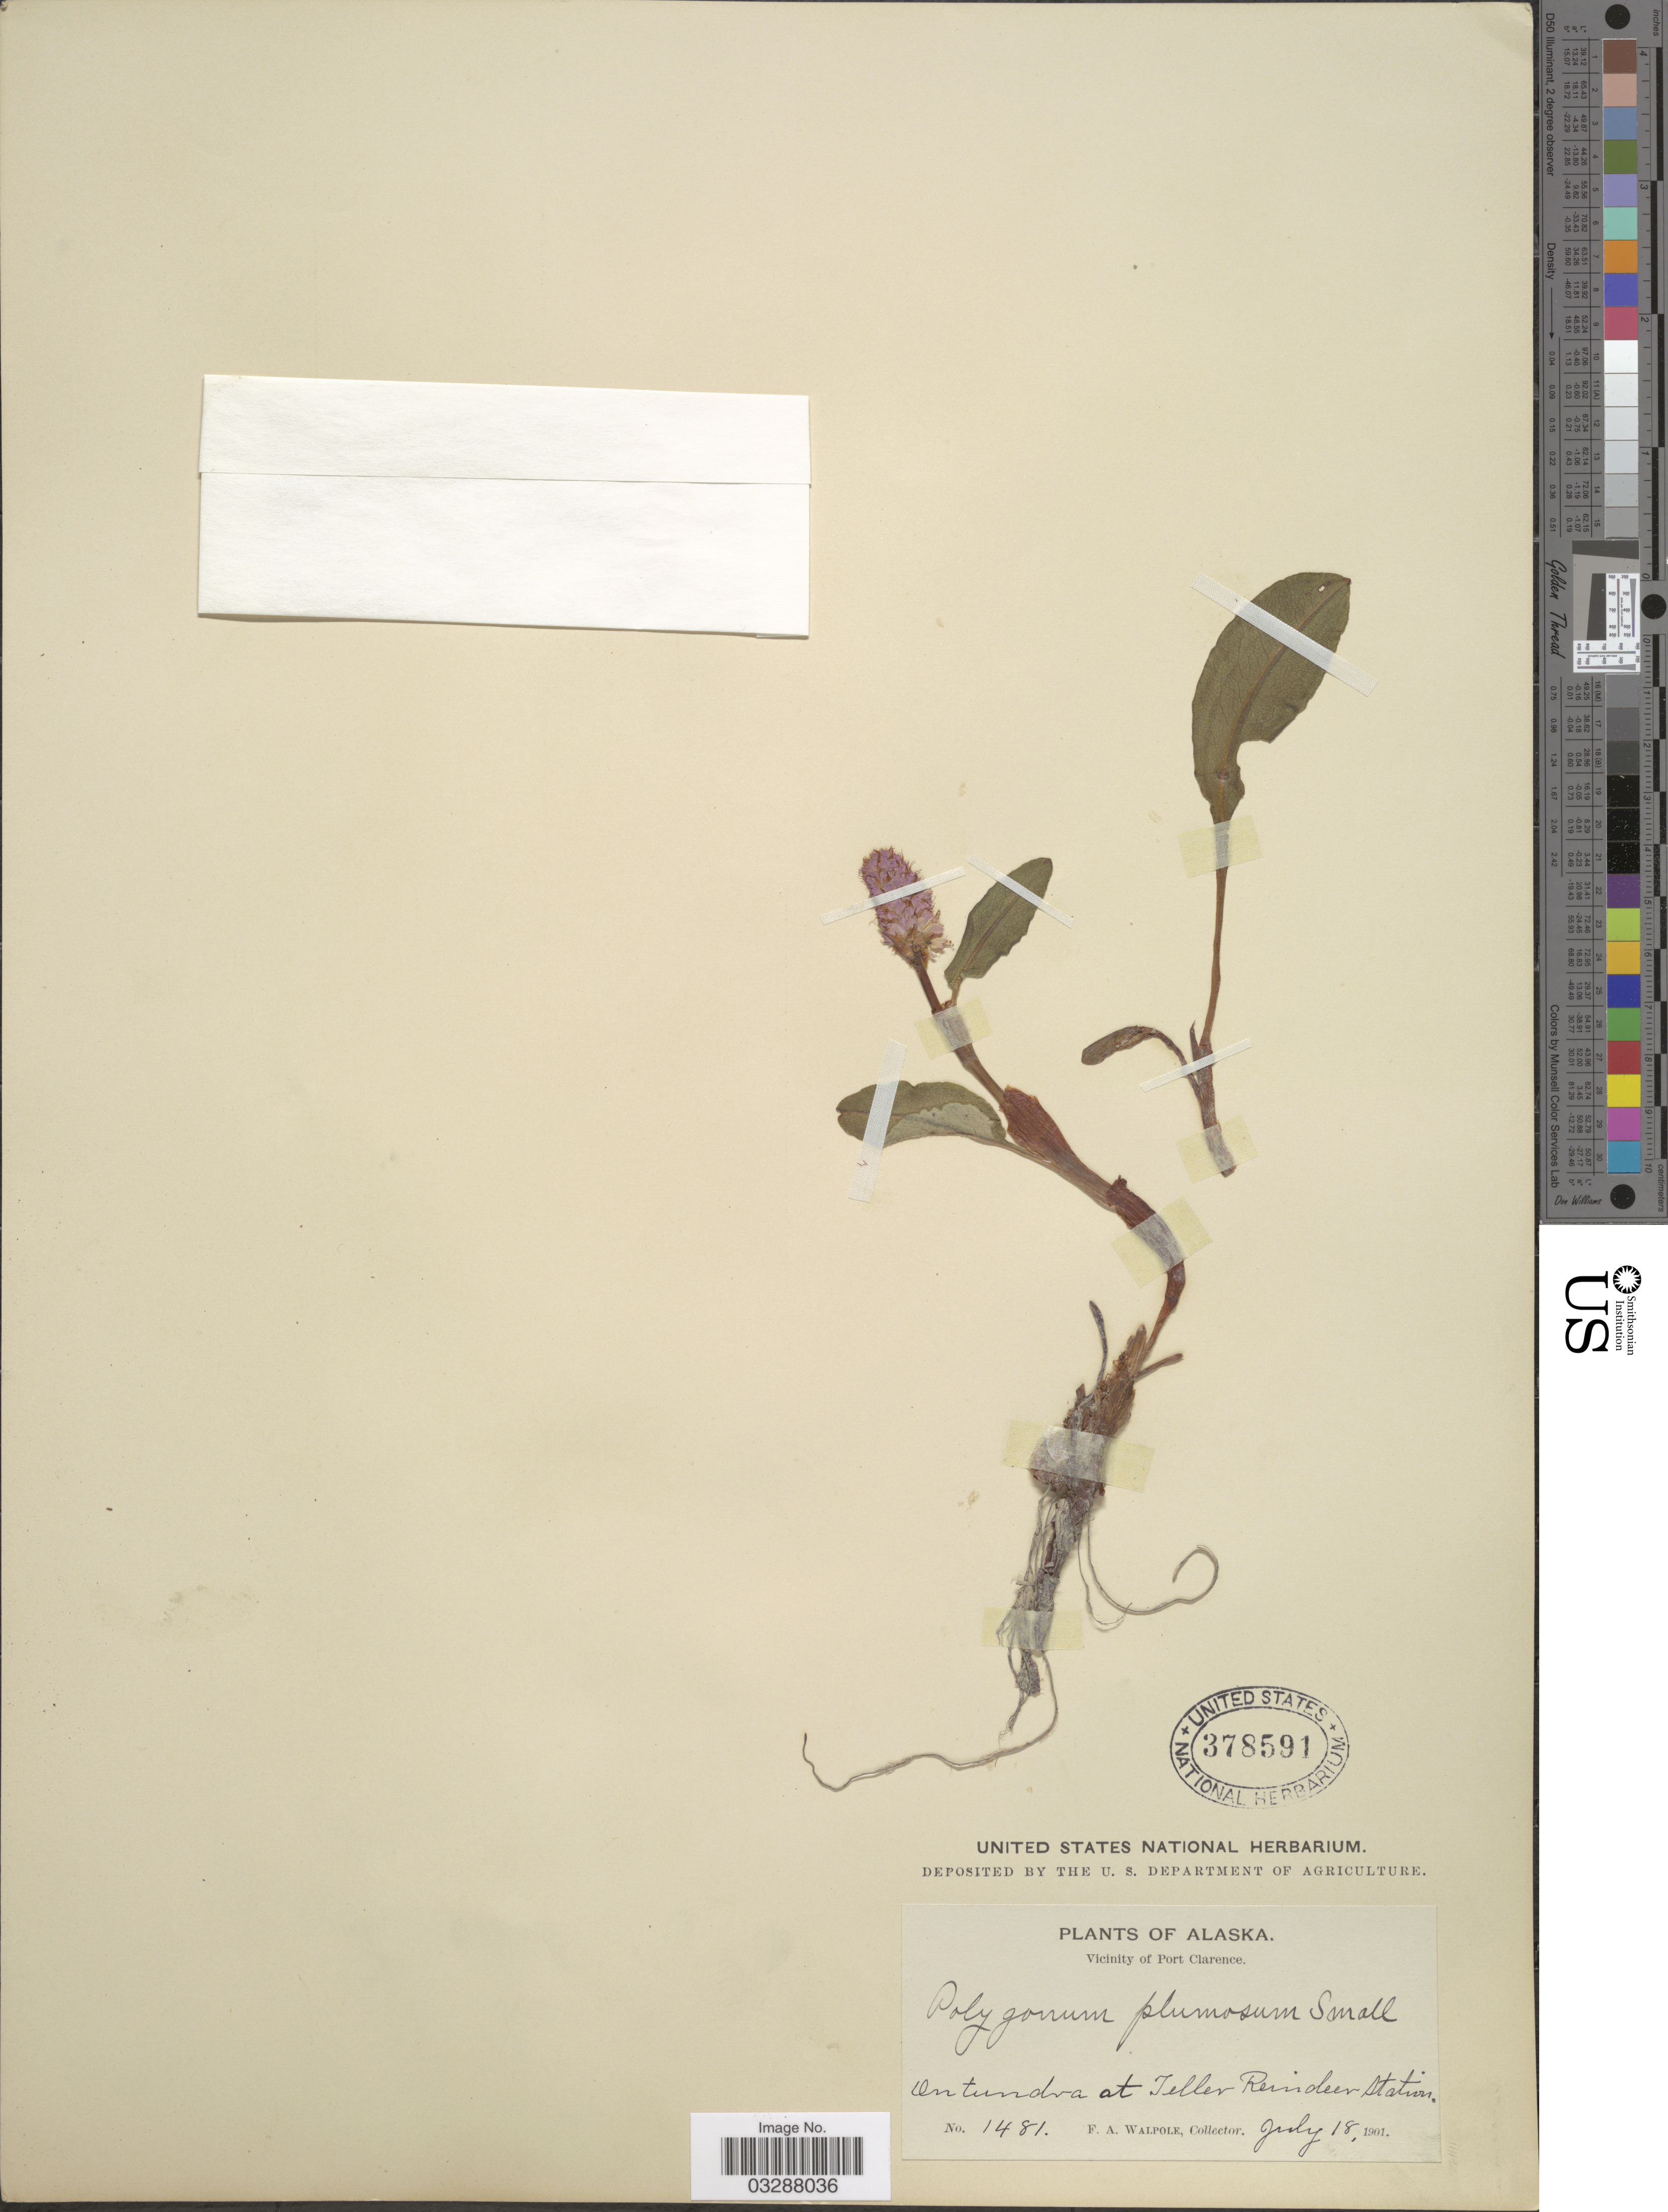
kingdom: Plantae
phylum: Tracheophyta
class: Magnoliopsida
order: Caryophyllales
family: Polygonaceae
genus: Bistorta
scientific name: Bistorta plumosa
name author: (Small) Greene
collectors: F. Walpole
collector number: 1481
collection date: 1901-07-18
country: United States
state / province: Alaska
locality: Vicinity of Port Clarence. On tundra at Teller Reindeer Station.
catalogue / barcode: US 378591